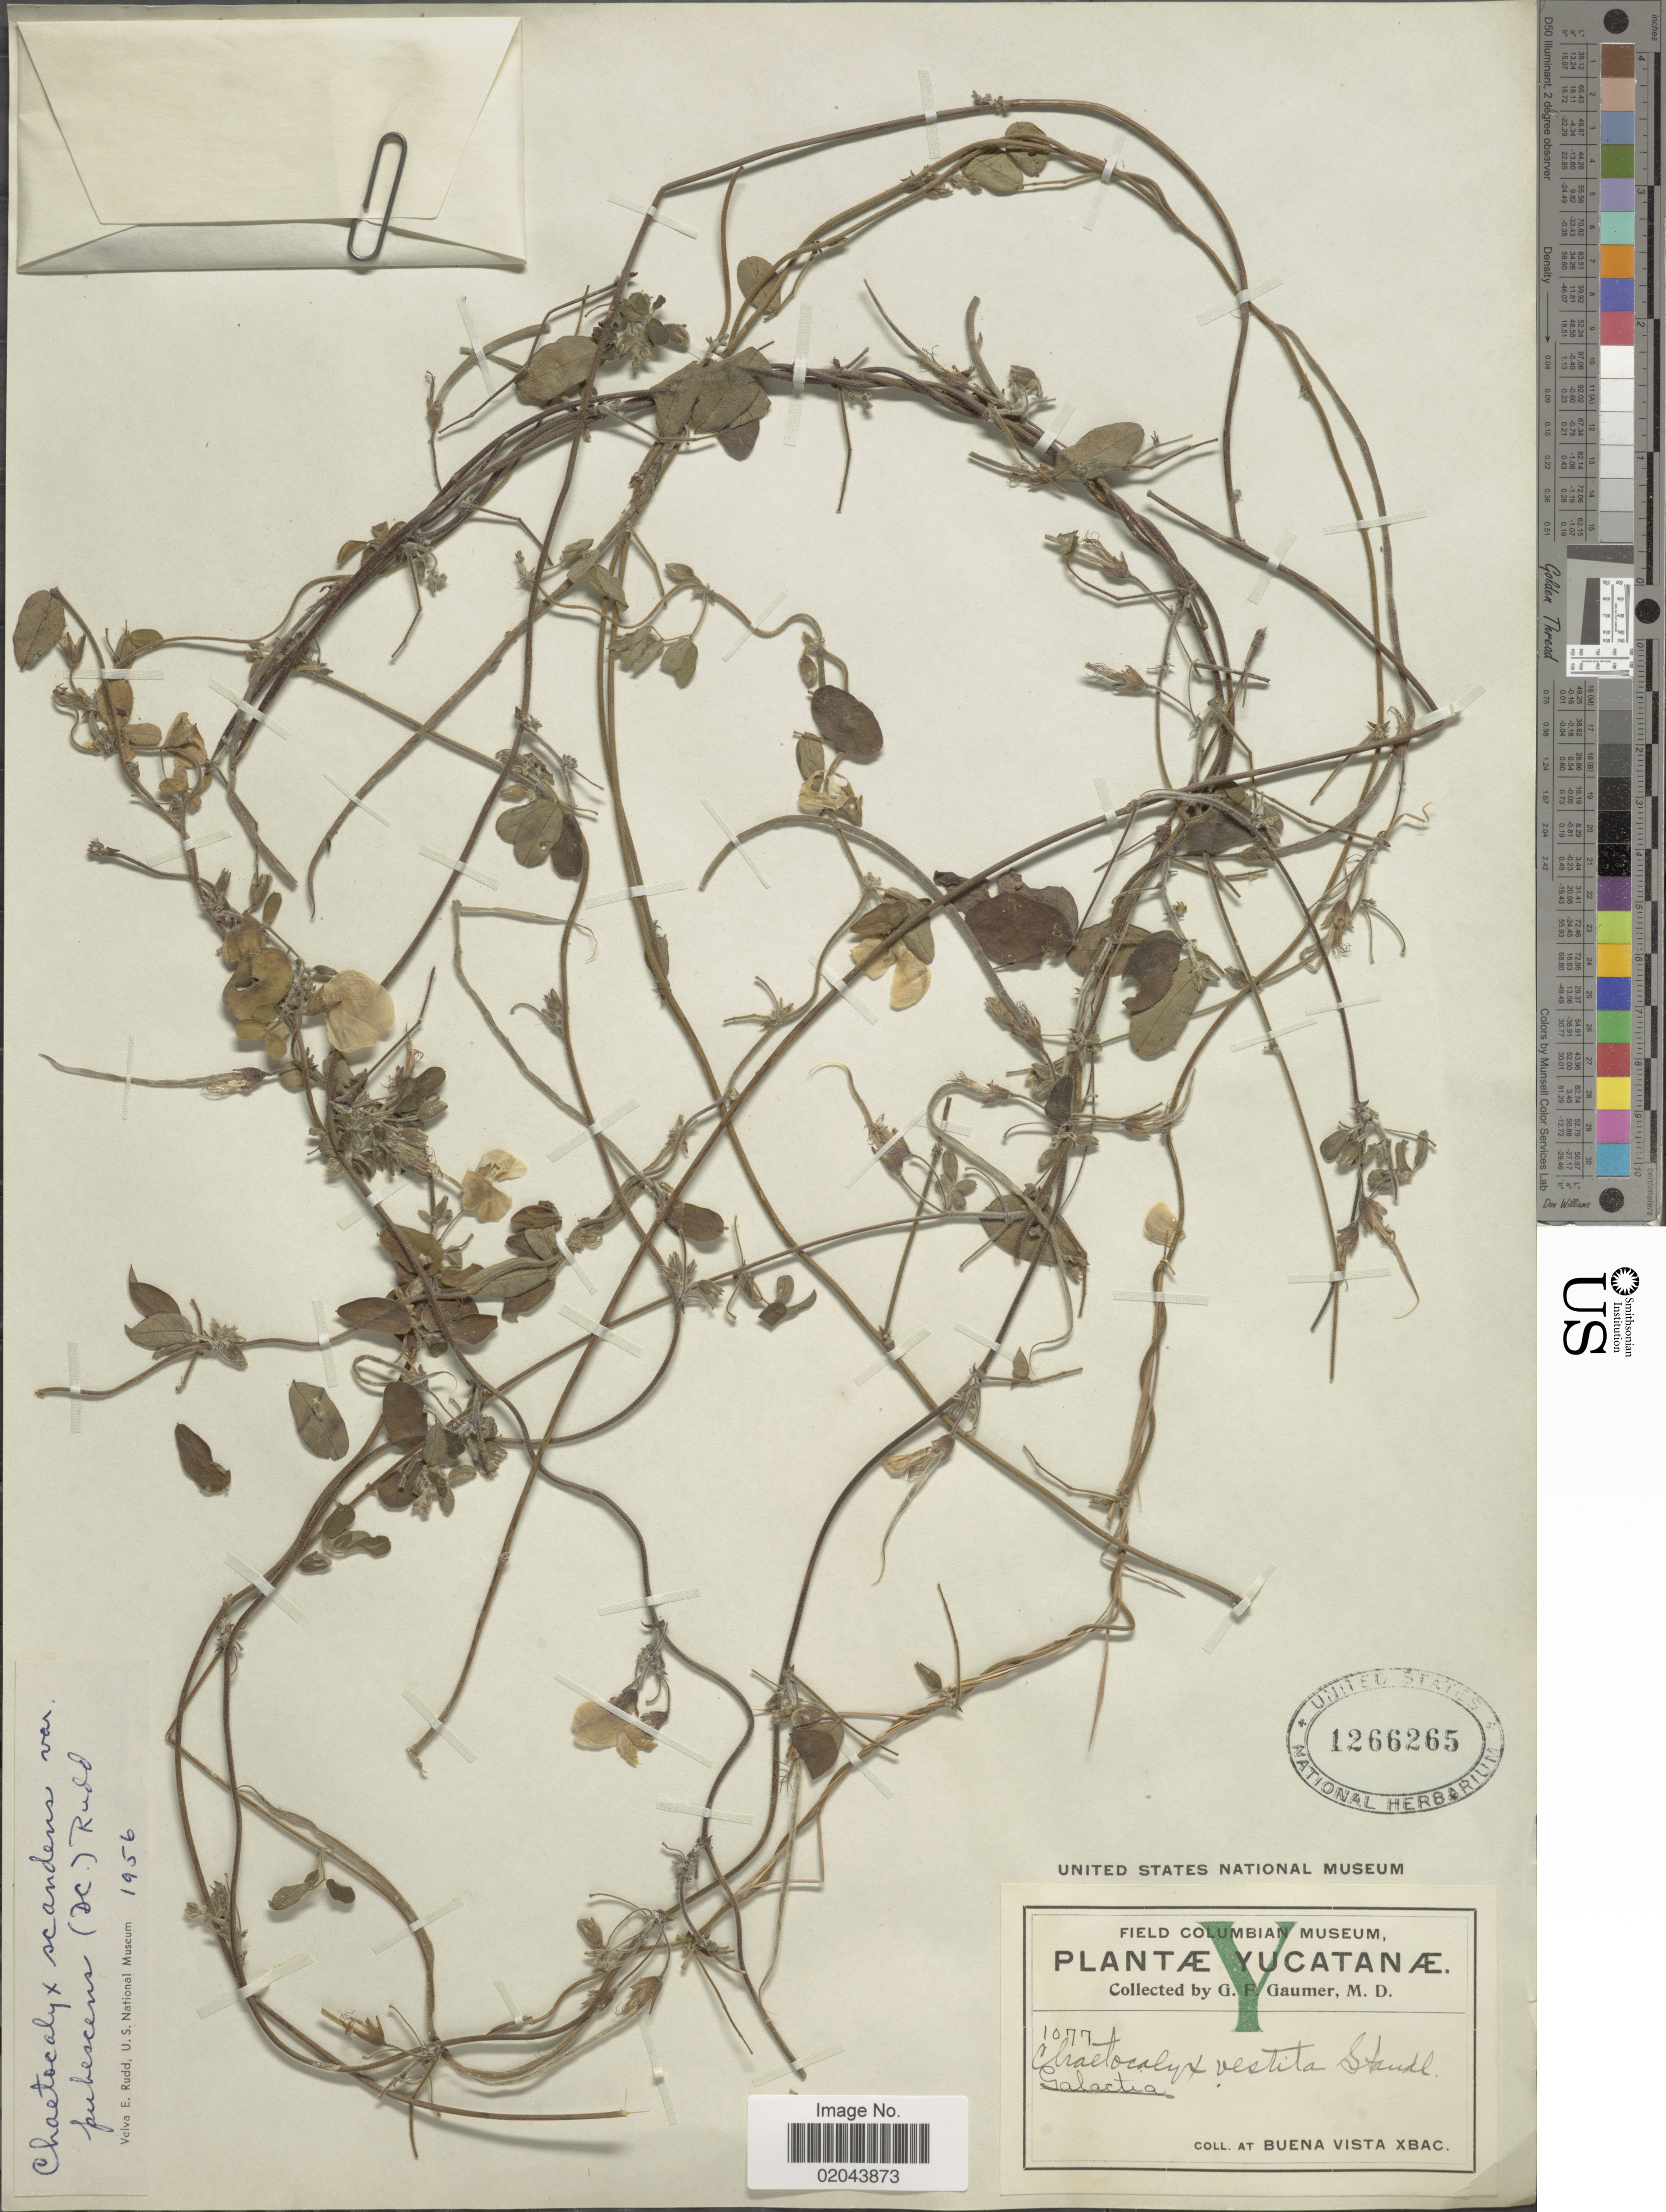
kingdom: Plantae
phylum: Tracheophyta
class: Magnoliopsida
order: Fabales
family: Fabaceae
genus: Chaetocalyx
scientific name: Chaetocalyx scandens var. pubescens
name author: (DC.) Rudd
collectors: G. F. Gaumer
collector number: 1077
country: Mexico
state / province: Yucatán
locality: Galactia, at Buena Vista Xbac, Yucatanae.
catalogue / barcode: US 1266265